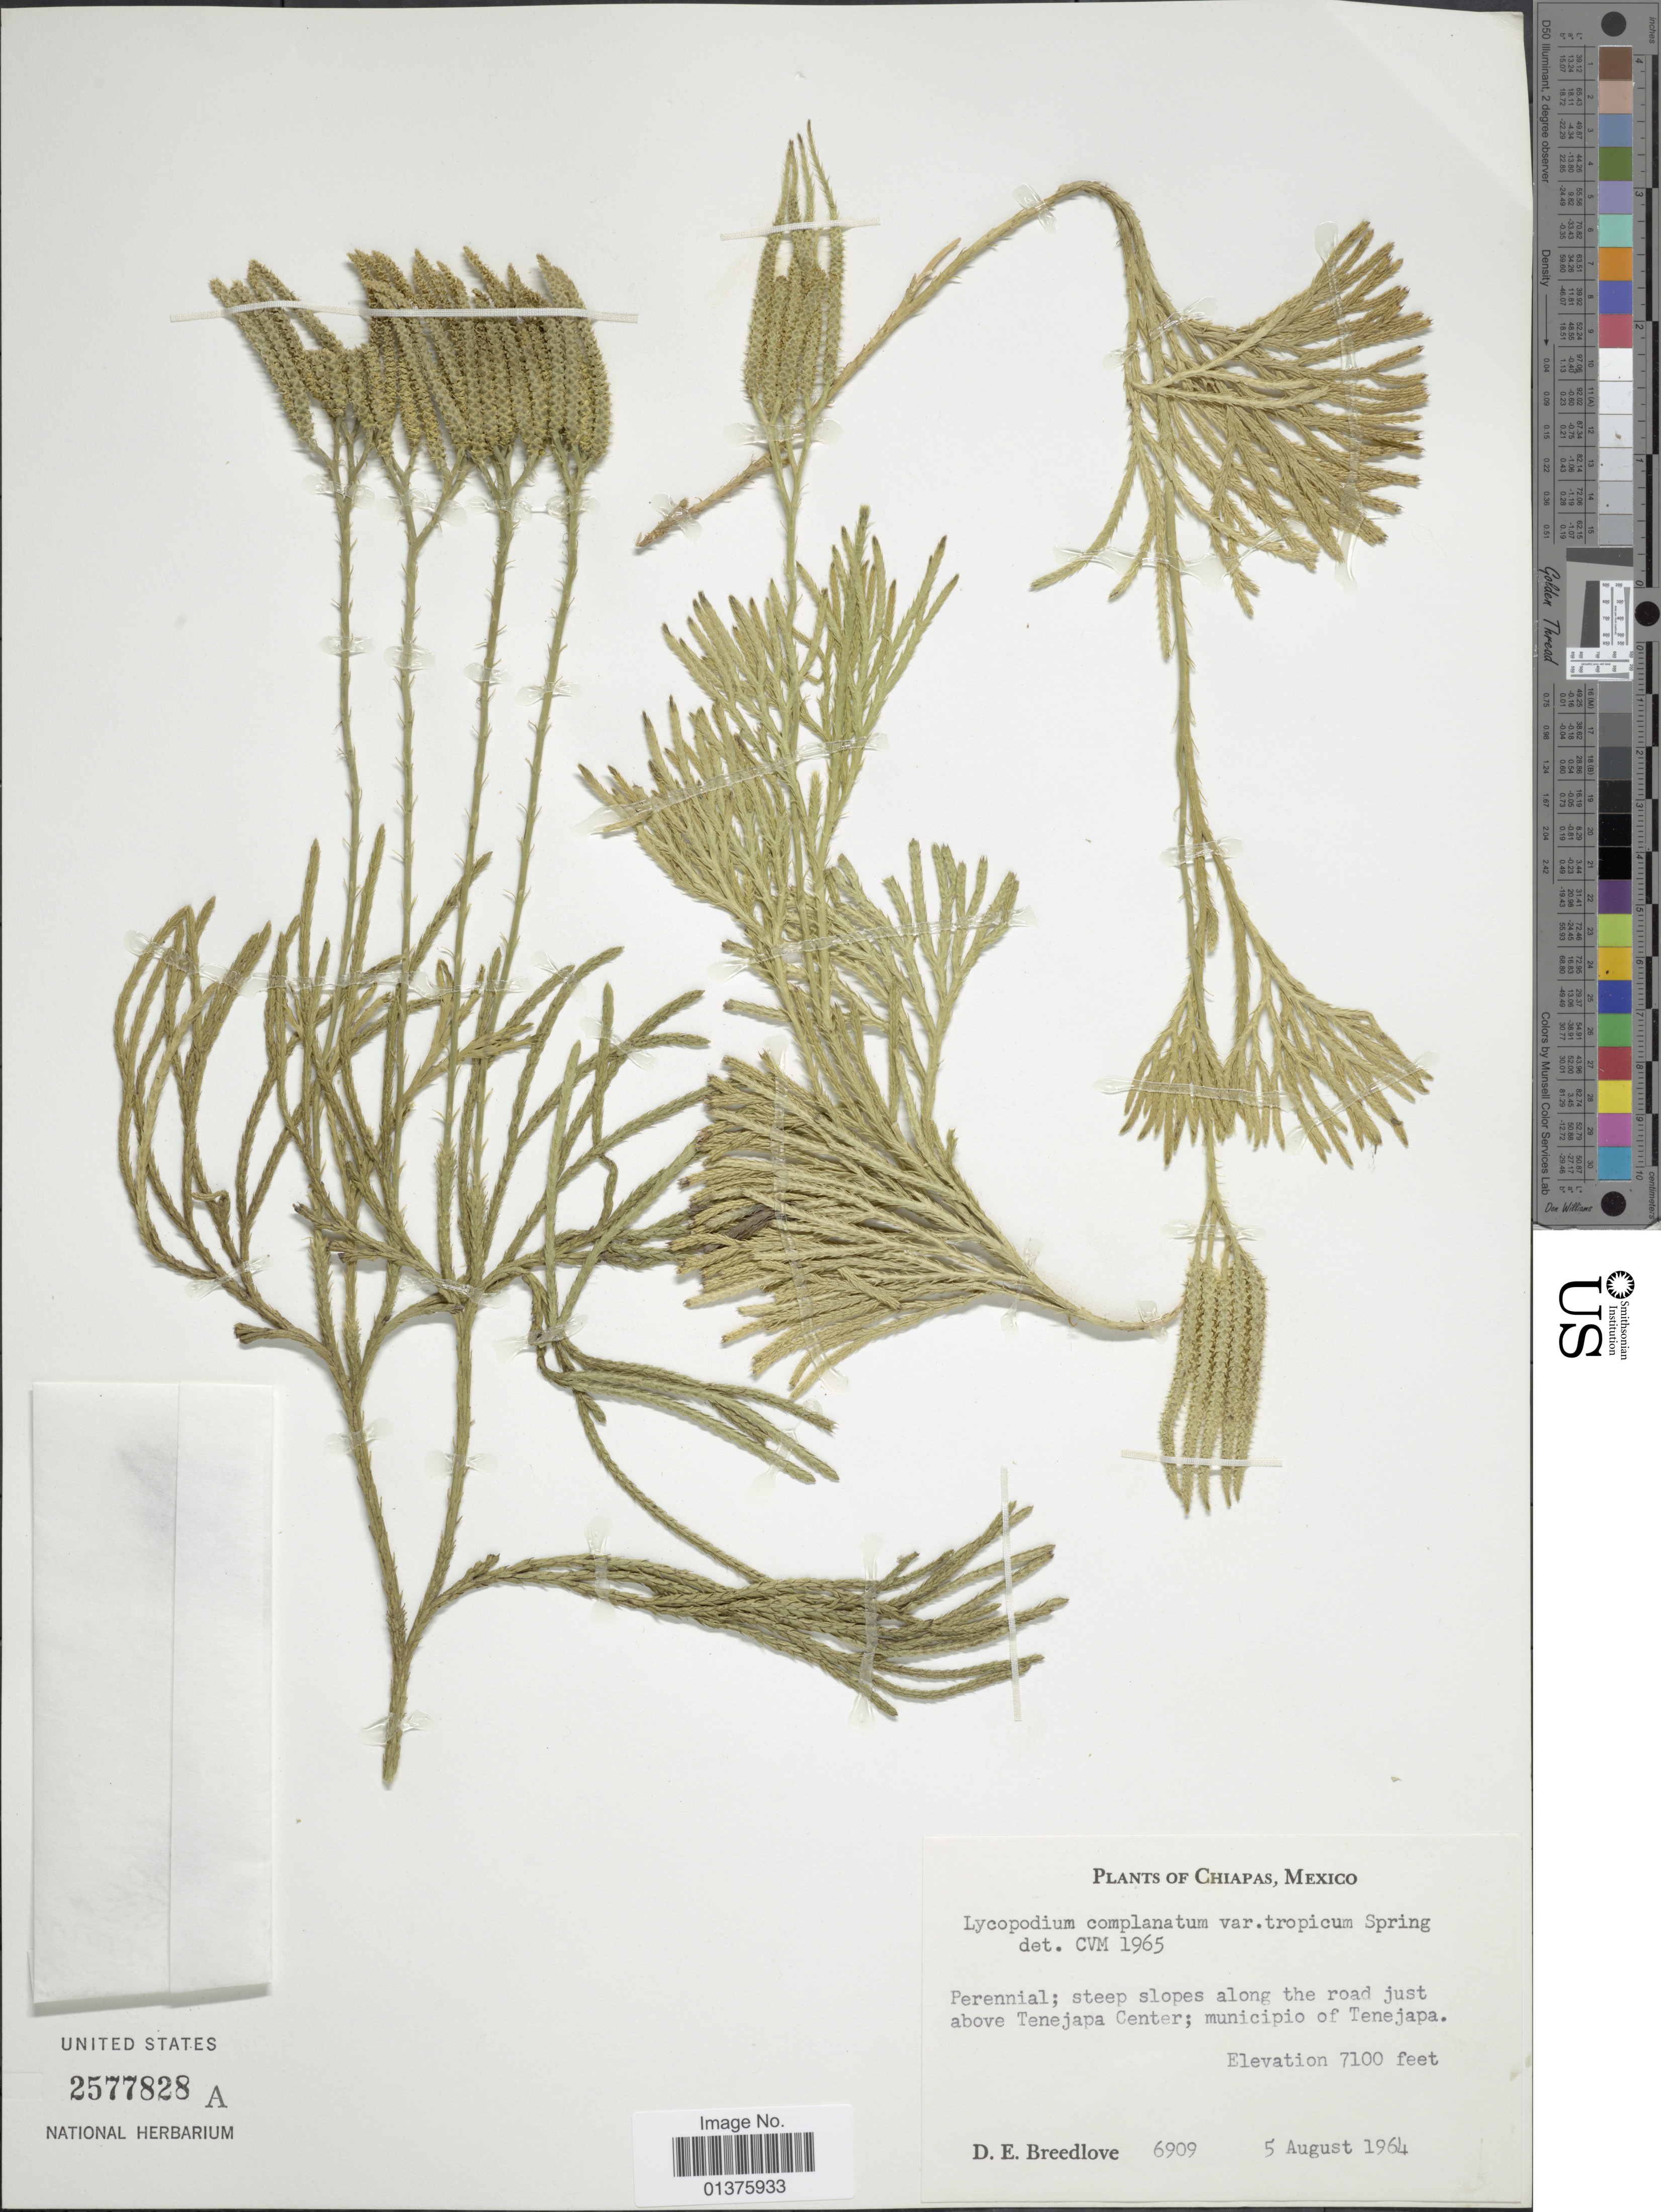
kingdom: Plantae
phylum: Tracheophyta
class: Lycopodiopsida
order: Lycopodiales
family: Lycopodiaceae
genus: Diphasiastrum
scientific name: Diphasiastrum thyoides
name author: (Humb. & Bonpl. ex Willd.) Holub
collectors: D. E. Breedlove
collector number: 6909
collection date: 1964-08-05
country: Mexico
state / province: Chiapas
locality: Perennial: steep slopes along the road just above Tenejapa Center; Municipio Tenejapa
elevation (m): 2164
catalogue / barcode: US 2577828A